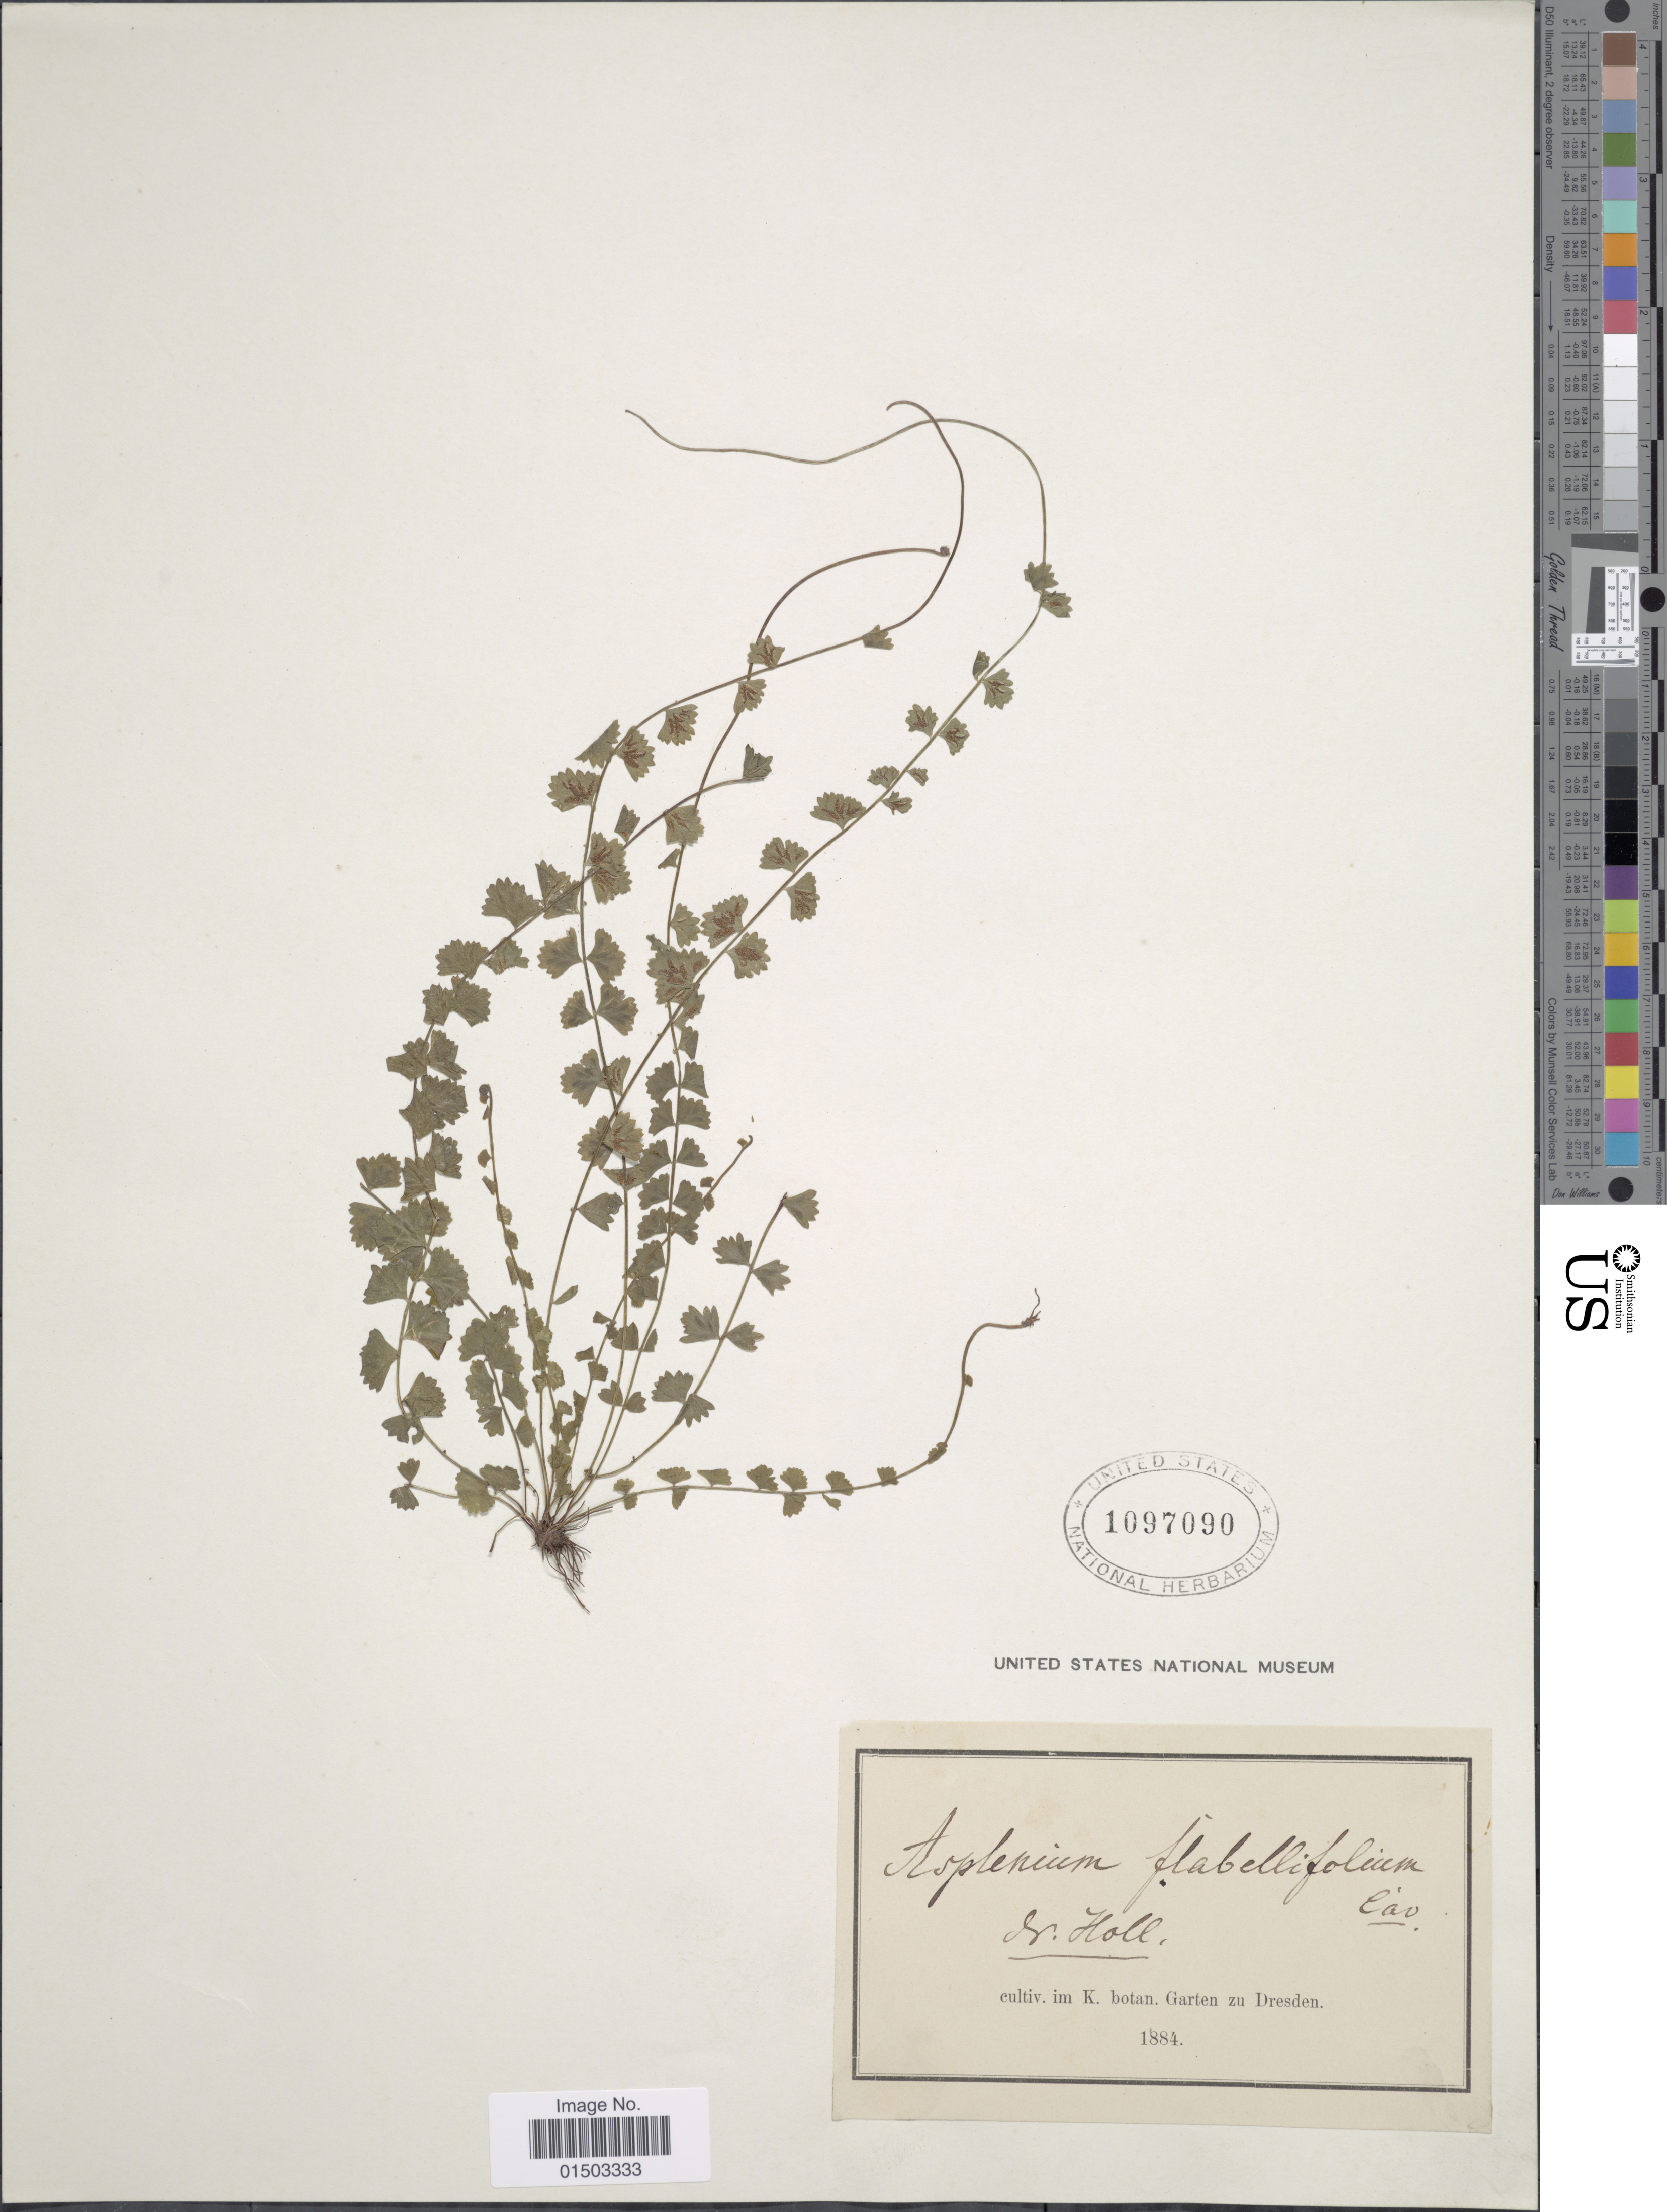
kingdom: Plantae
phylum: Tracheophyta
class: Polypodiopsida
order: Polypodiales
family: Aspleniaceae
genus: Asplenium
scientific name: Asplenium flabellifolium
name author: Cav.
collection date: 1884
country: Germany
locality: Cultiv. im K. botan. Garten zu Dresden.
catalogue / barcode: US 1097090